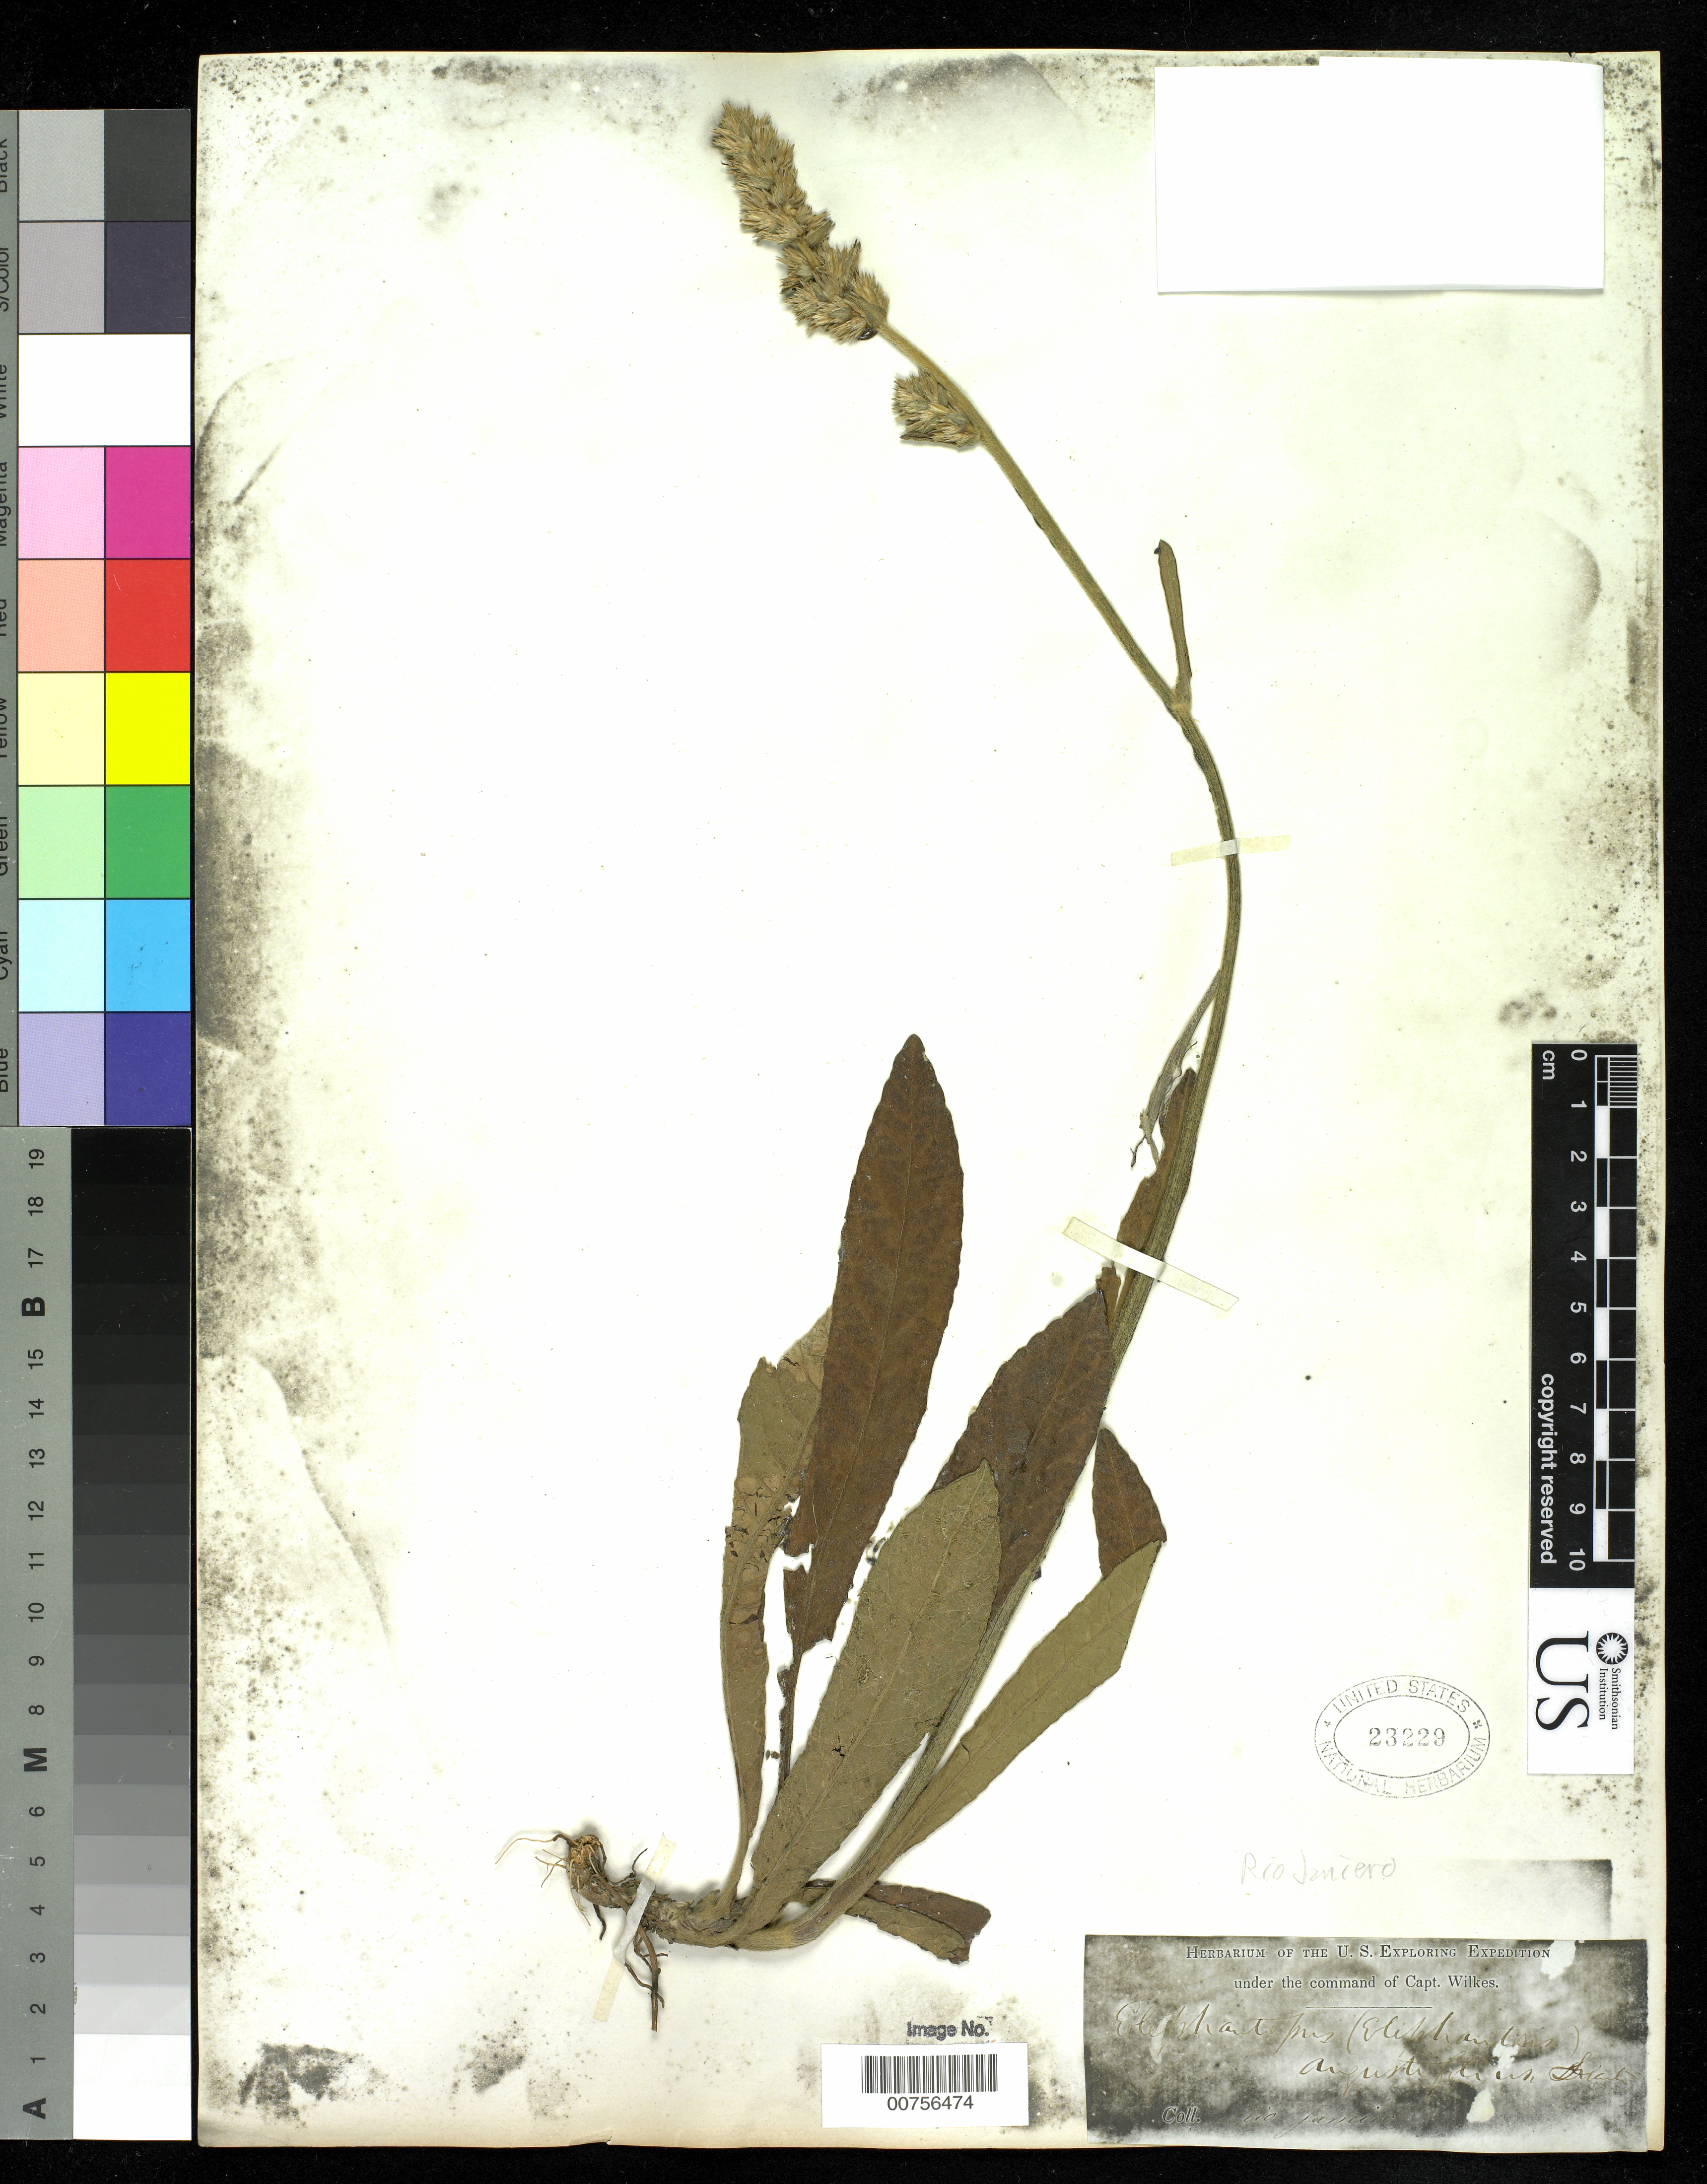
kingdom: Plantae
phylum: Tracheophyta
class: Magnoliopsida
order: Asterales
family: Asteraceae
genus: Orthopappus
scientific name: Orthopappus angustifolius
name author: (Sw.) Gleason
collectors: Wilkes Explor. Exped.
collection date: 1838/1842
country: Brazil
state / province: Rio de Janeiro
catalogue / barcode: US 23229